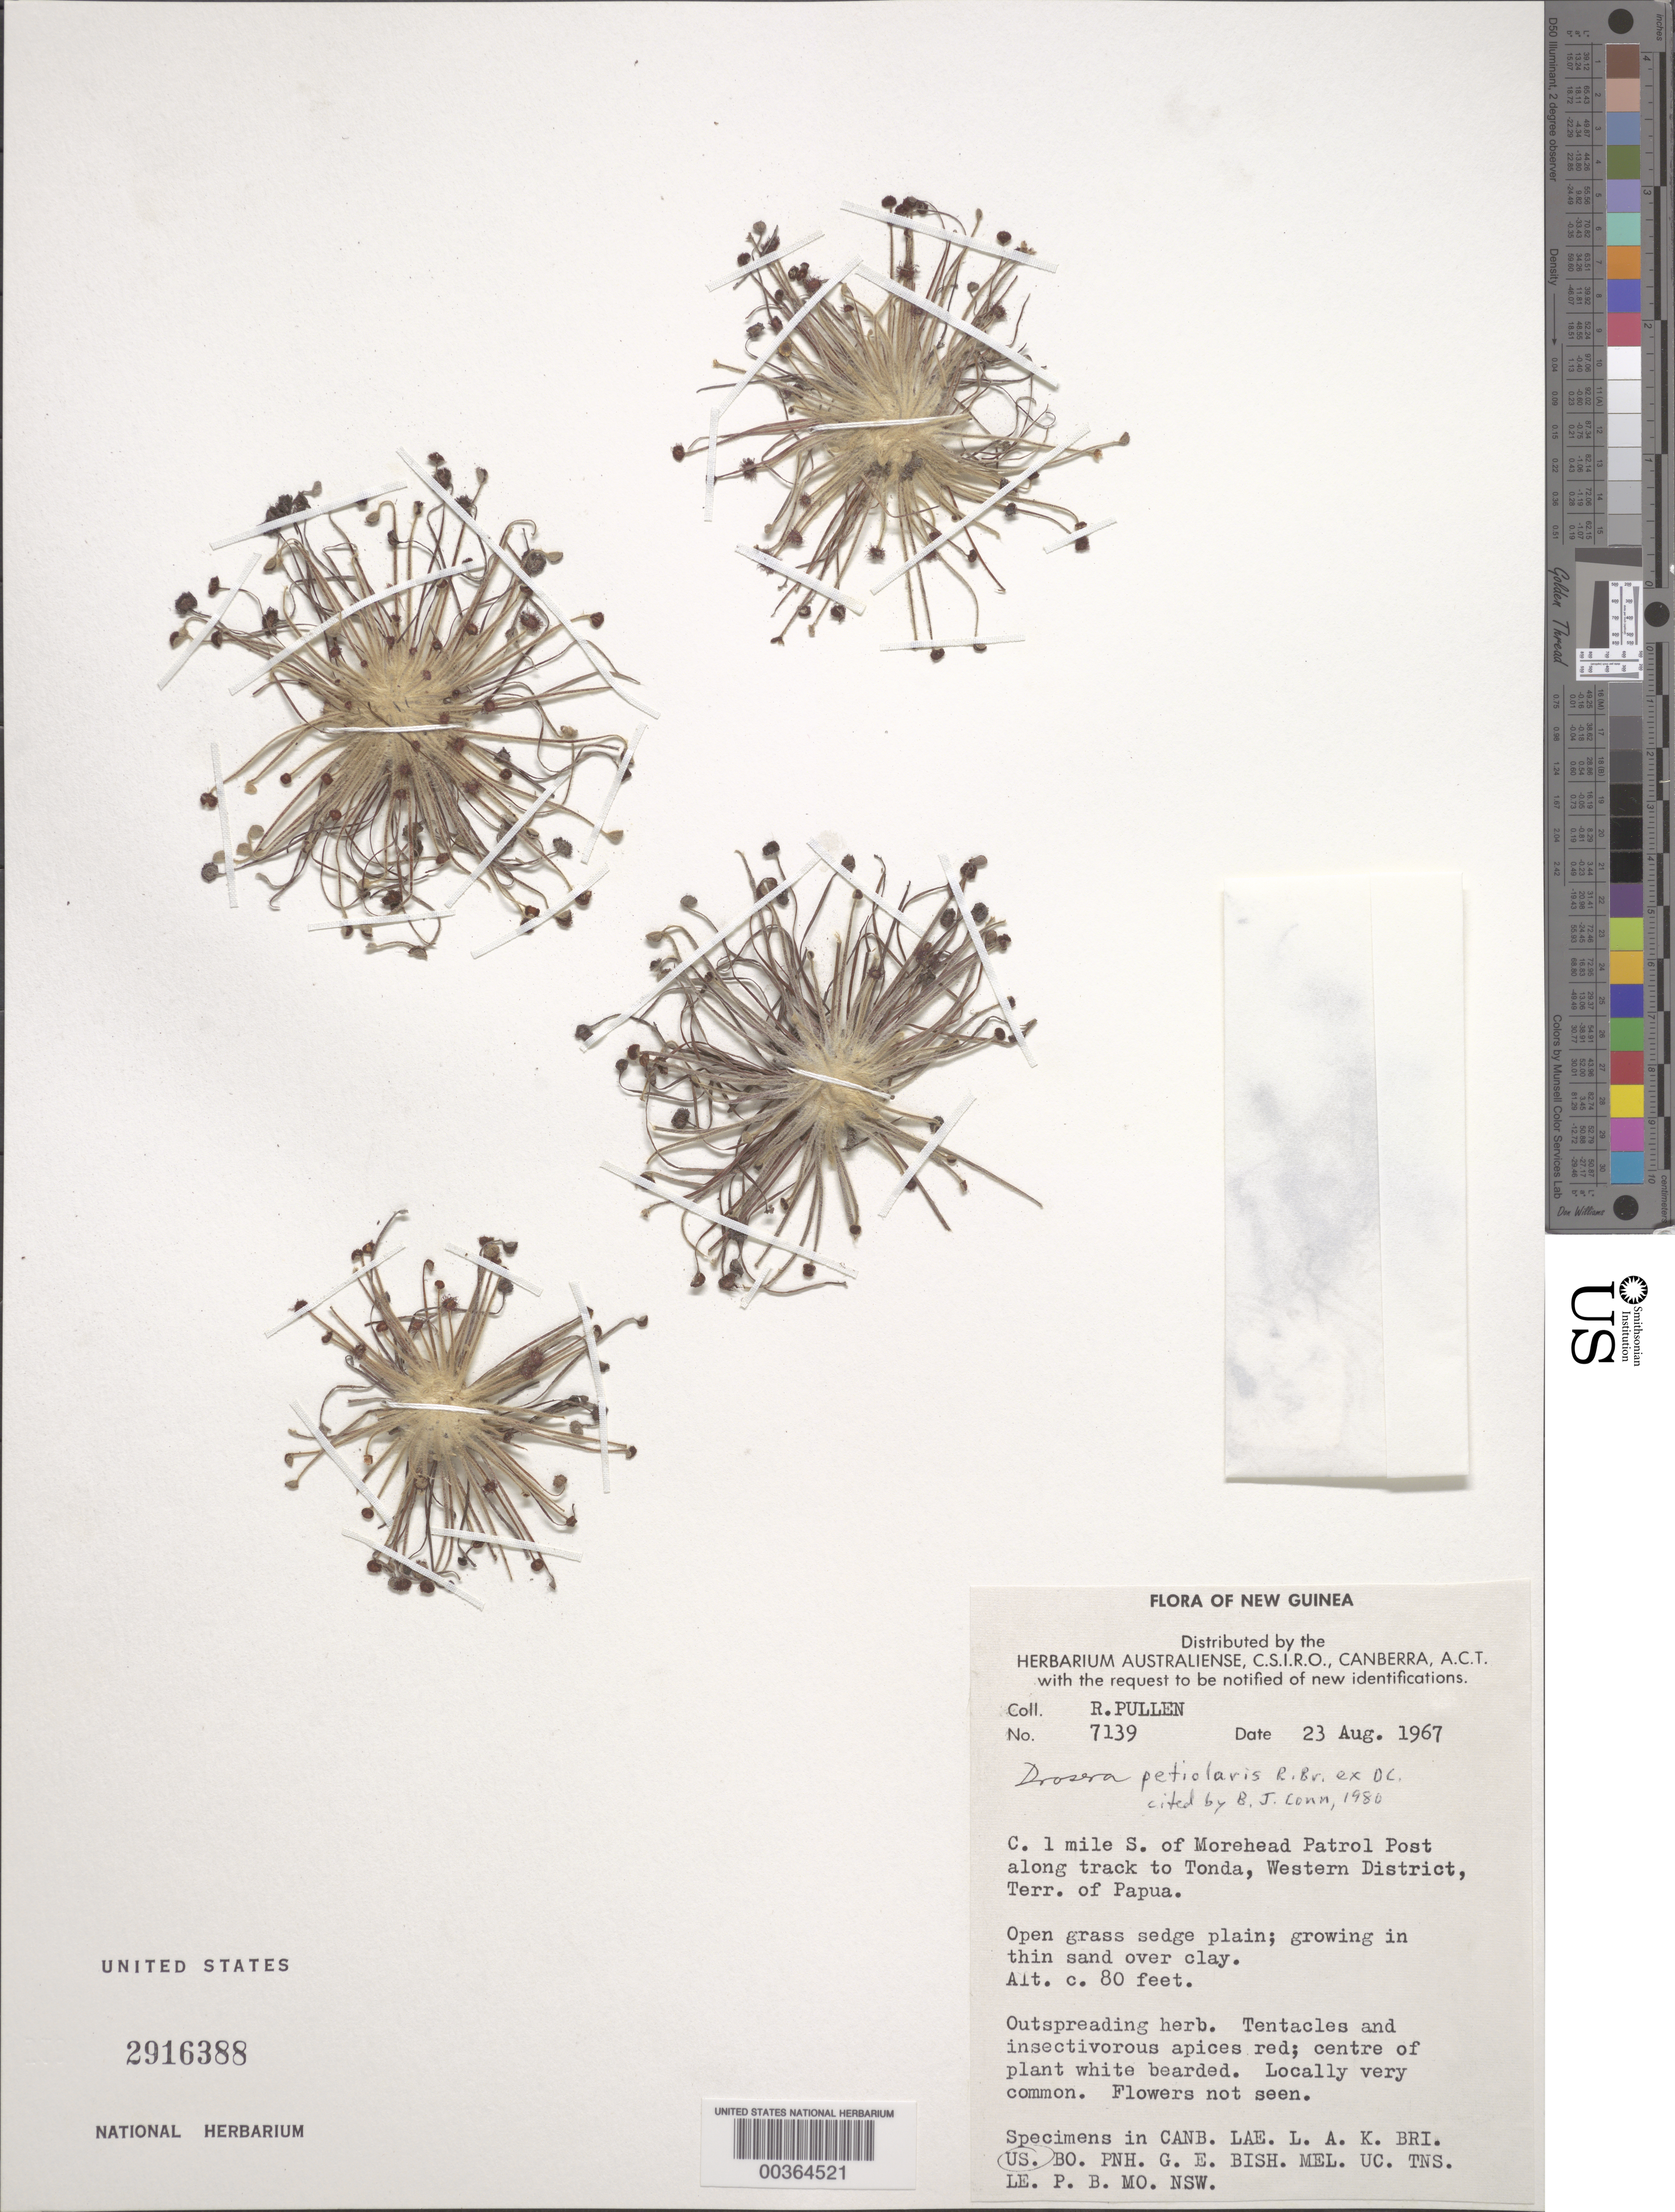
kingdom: Plantae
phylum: Tracheophyta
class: Magnoliopsida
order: Caryophyllales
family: Droseraceae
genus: Drosera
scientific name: Drosera petiolaris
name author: R. Br. ex DC.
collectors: R. Pullen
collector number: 7139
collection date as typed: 23 Aug 1967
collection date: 1967-08-23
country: Papua New Guinea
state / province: Western Highlands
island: New Guinea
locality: S of morehead patrol post, along track to tonda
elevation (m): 24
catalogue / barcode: US 2916388